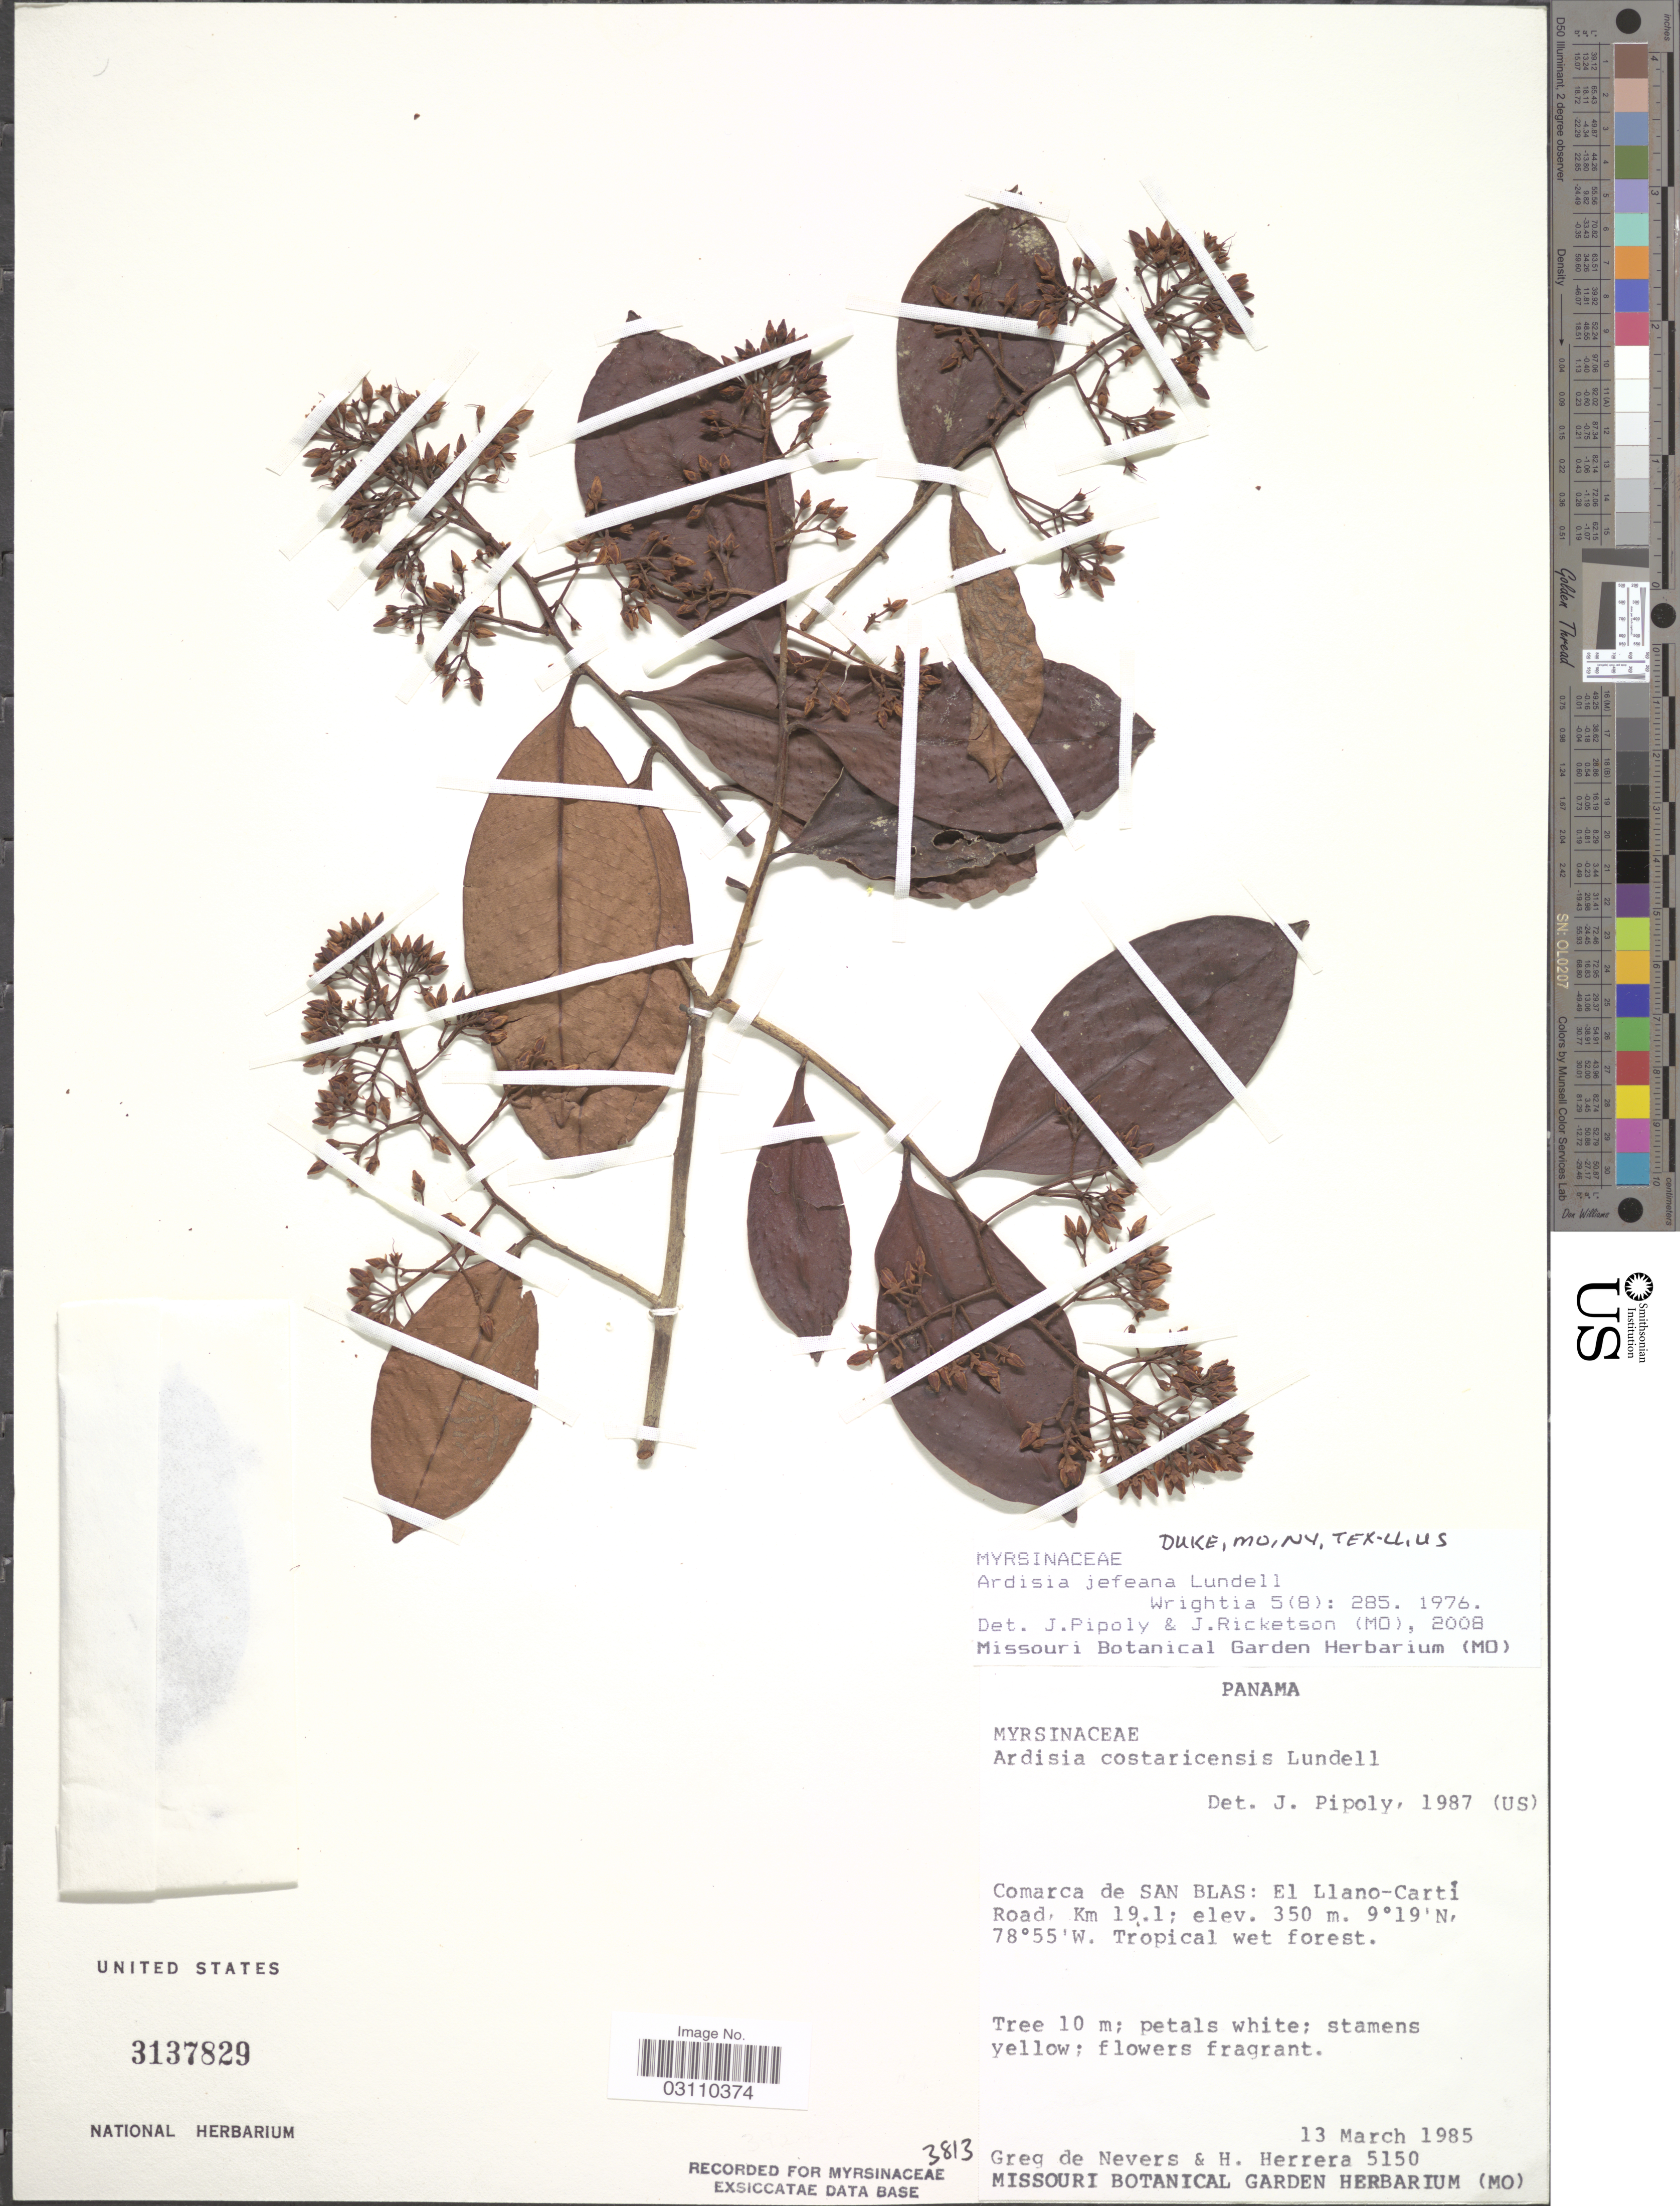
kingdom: Plantae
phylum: Tracheophyta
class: Magnoliopsida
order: Ericales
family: Primulaceae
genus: Ardisia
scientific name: Ardisia jefeana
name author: Lundell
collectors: G. C. de Nevers & H. Herrera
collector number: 5150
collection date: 1985-03-13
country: Panama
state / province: Kuna Yala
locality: Comarca de San Blas: El Llano-Cartí Road, Km 19.1.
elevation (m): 350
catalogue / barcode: US 3137829